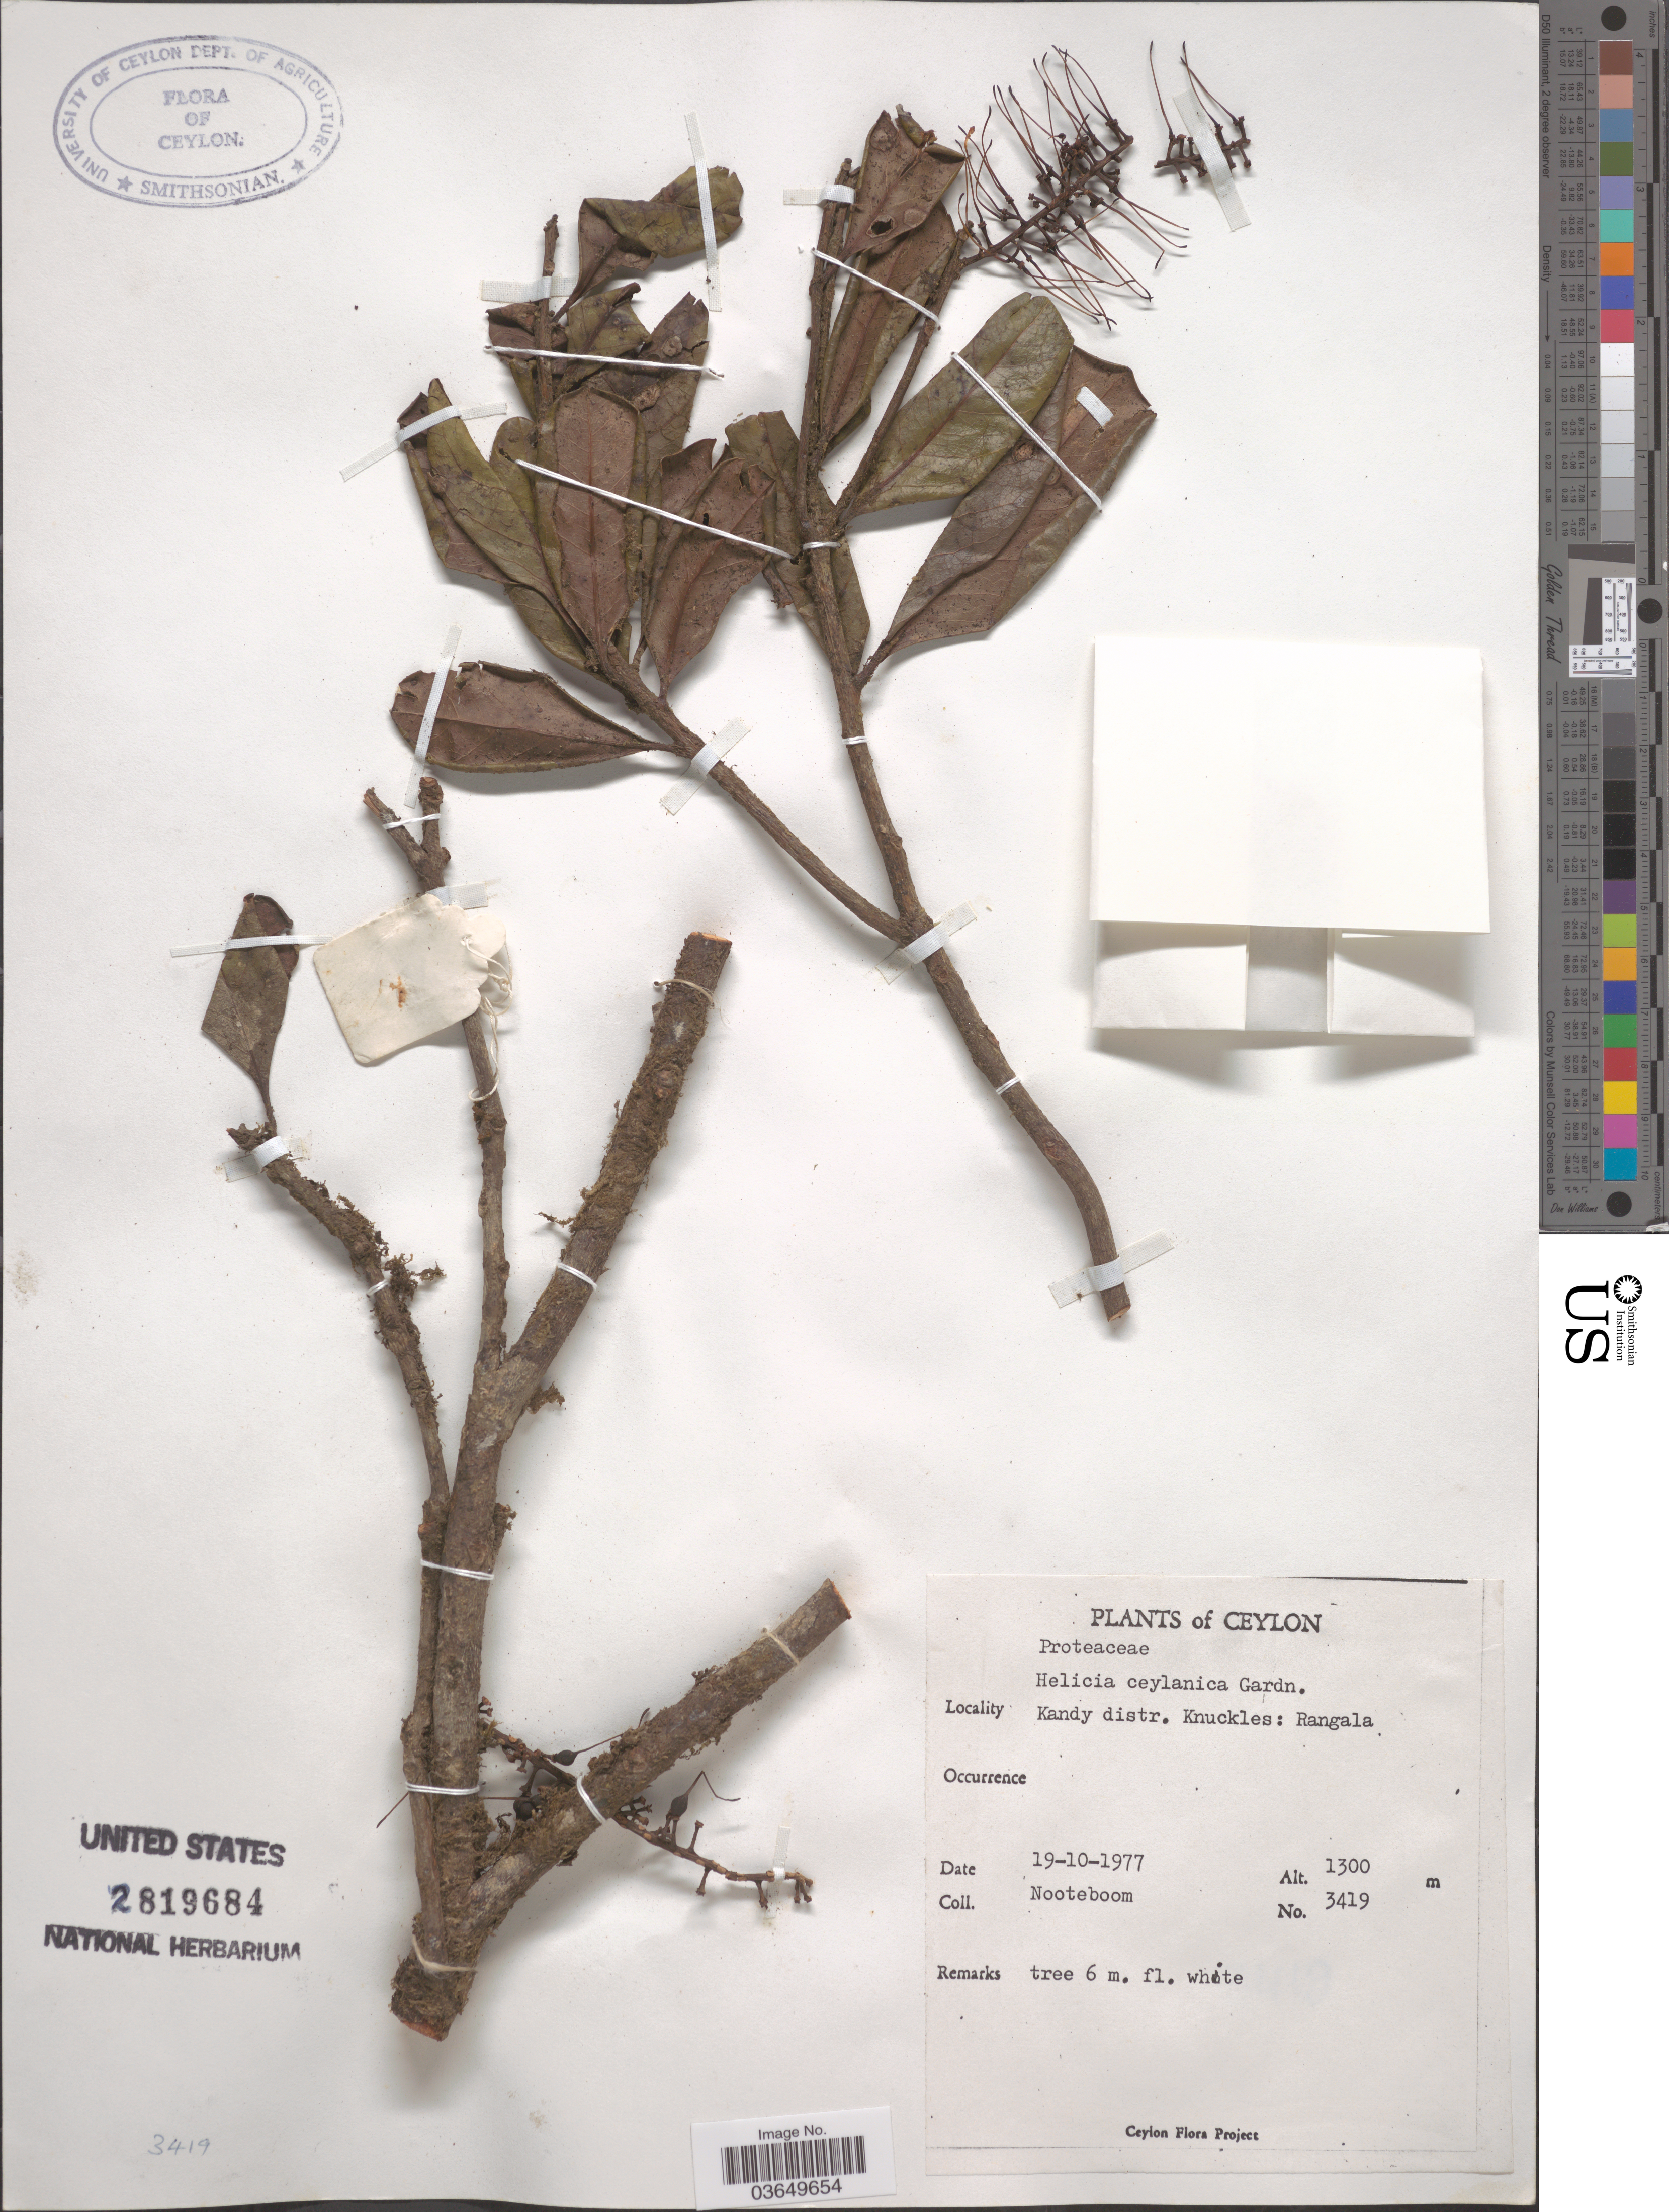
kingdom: Plantae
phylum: Tracheophyta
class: Magnoliopsida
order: Proteales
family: Proteaceae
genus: Helicia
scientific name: Helicia ceylanica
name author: Gardner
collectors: Nooteboom, --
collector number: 3419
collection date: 1977-10-19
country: Sri Lanka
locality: Ceylon. Kandy distr. Knuckles: Rangala.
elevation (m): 1300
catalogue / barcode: US 2819684